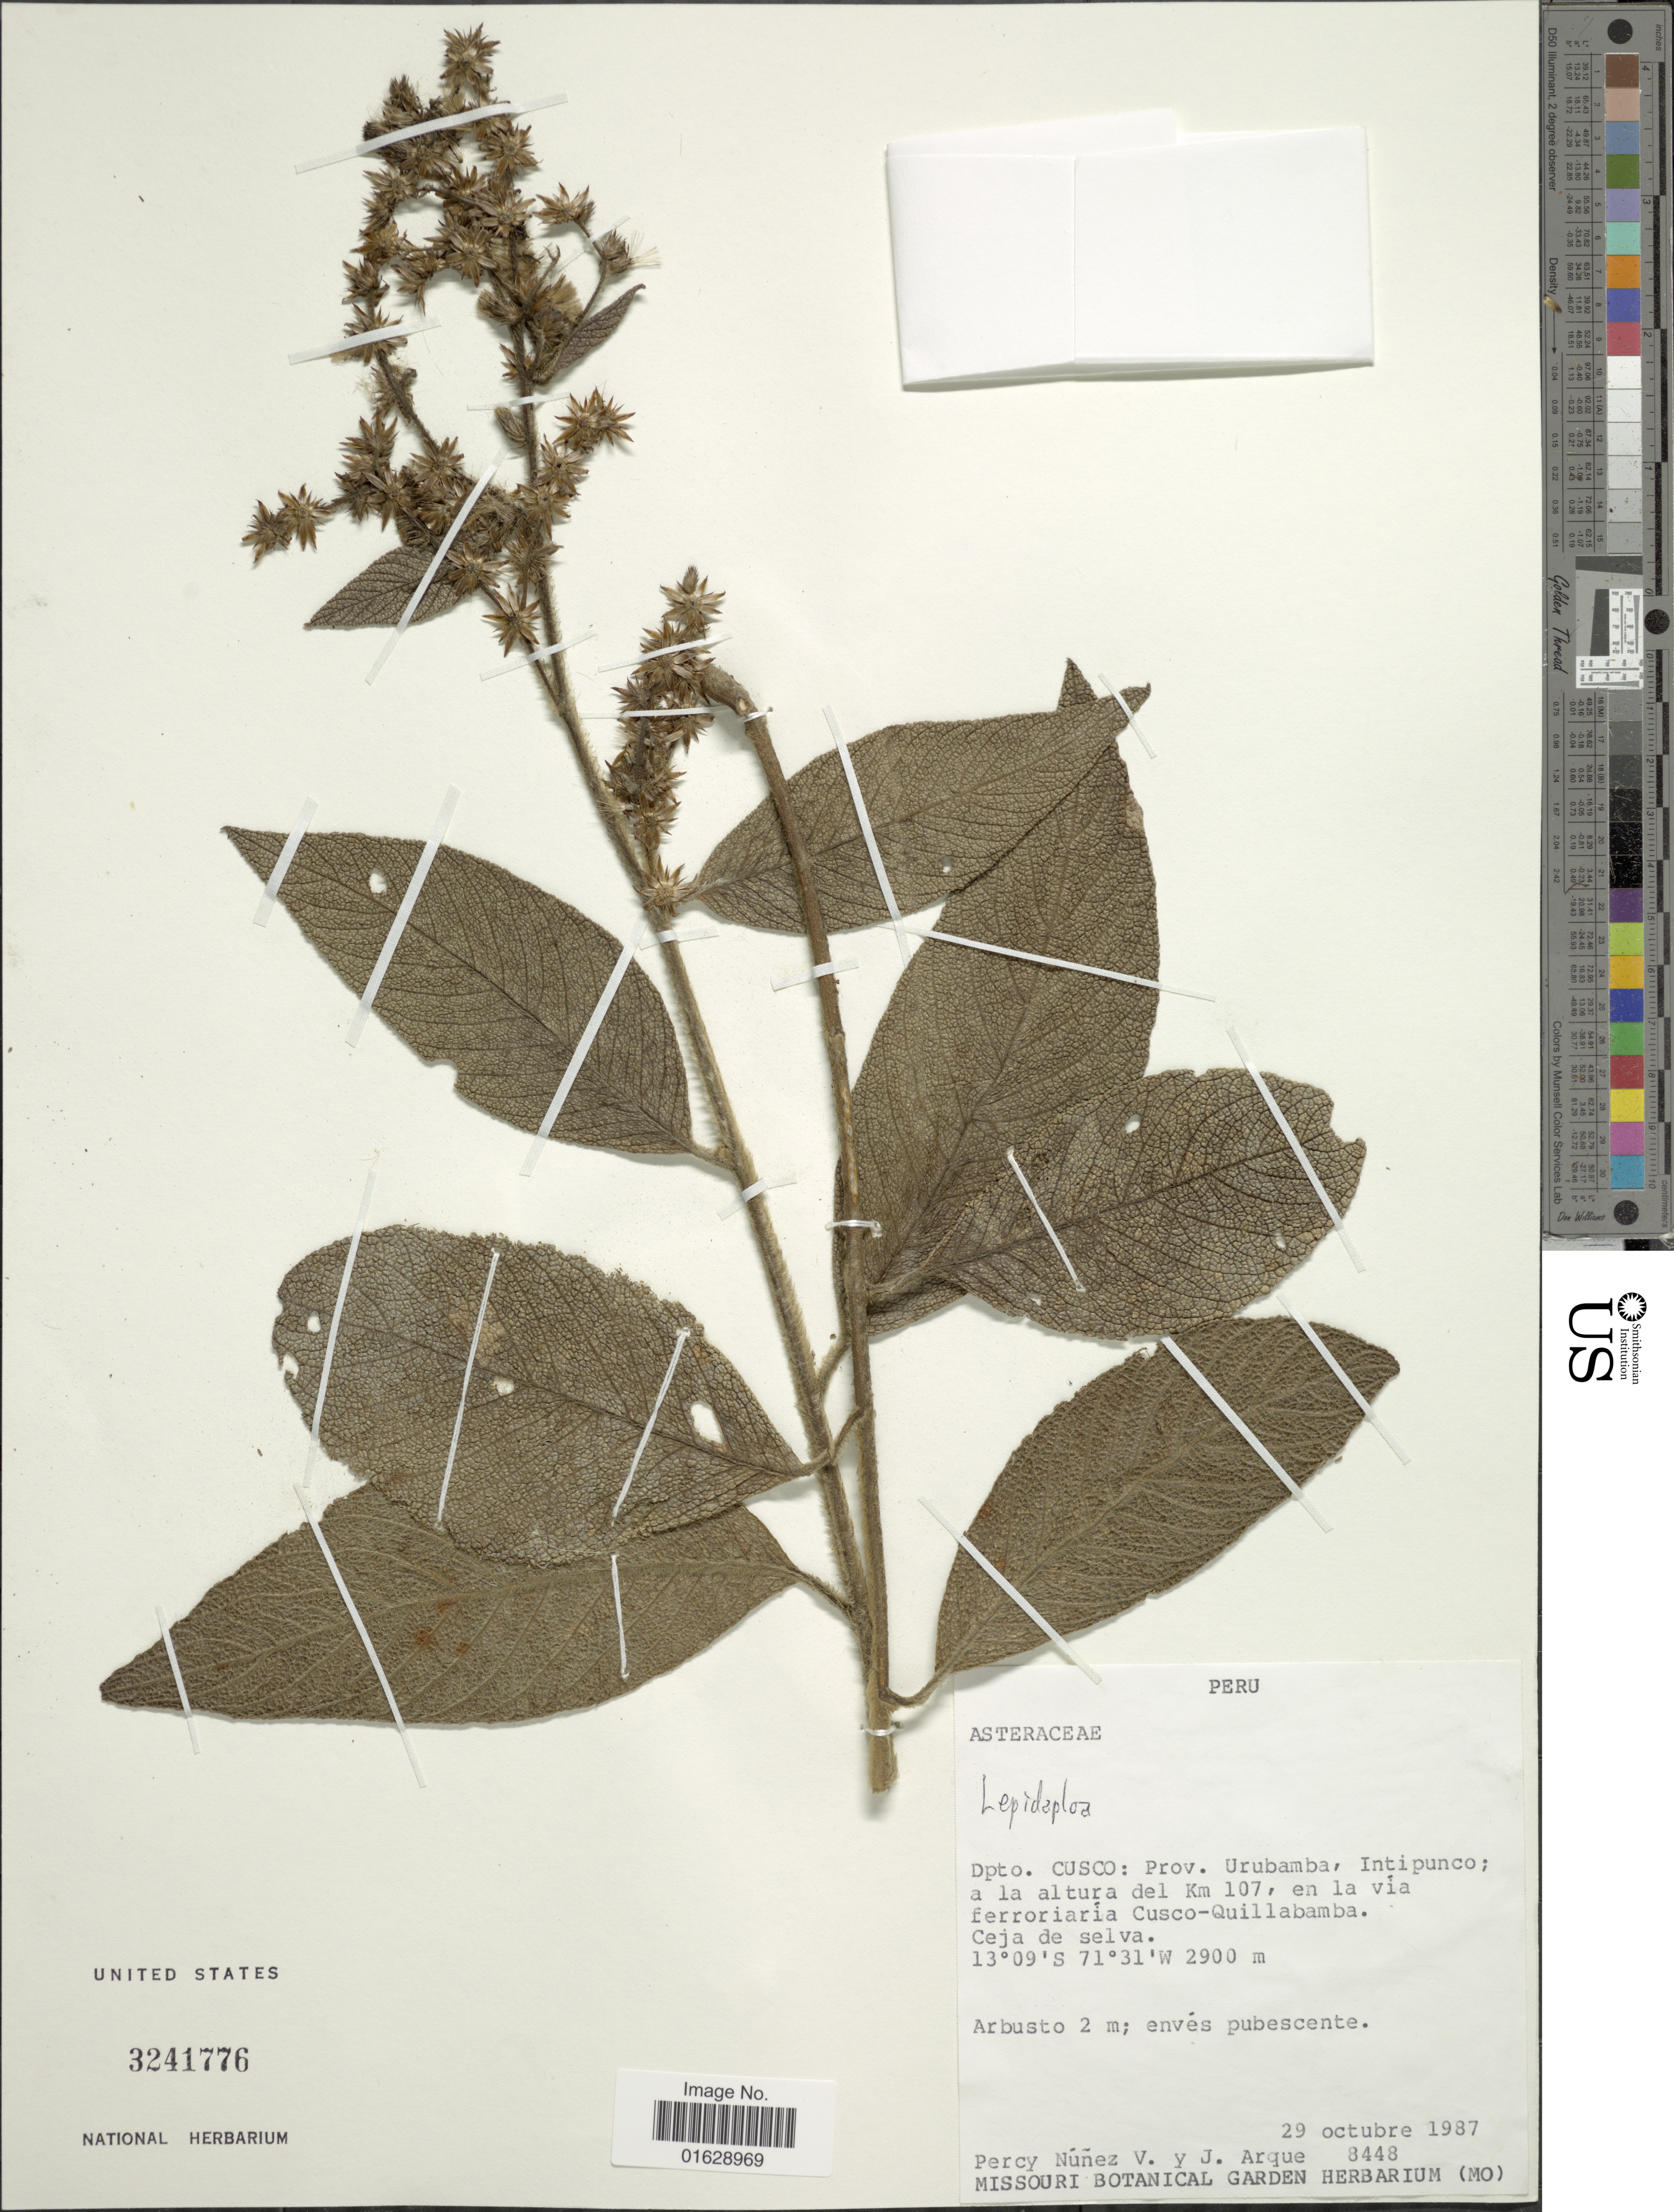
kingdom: Plantae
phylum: Tracheophyta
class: Magnoliopsida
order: Asterales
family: Asteraceae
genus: Lepidaploa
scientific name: Lepidaploa mapirensis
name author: (Gleason) H. Rob.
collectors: P. Nuñez V. & J. Arque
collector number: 8448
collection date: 1987-10-29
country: Peru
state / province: Cusco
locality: Prov. Urubamba, Intipunco; a la altura del Km 107, en la via ferroriaria Cusco-Quillabamba. Ceja de selva.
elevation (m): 2900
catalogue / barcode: US 3241776